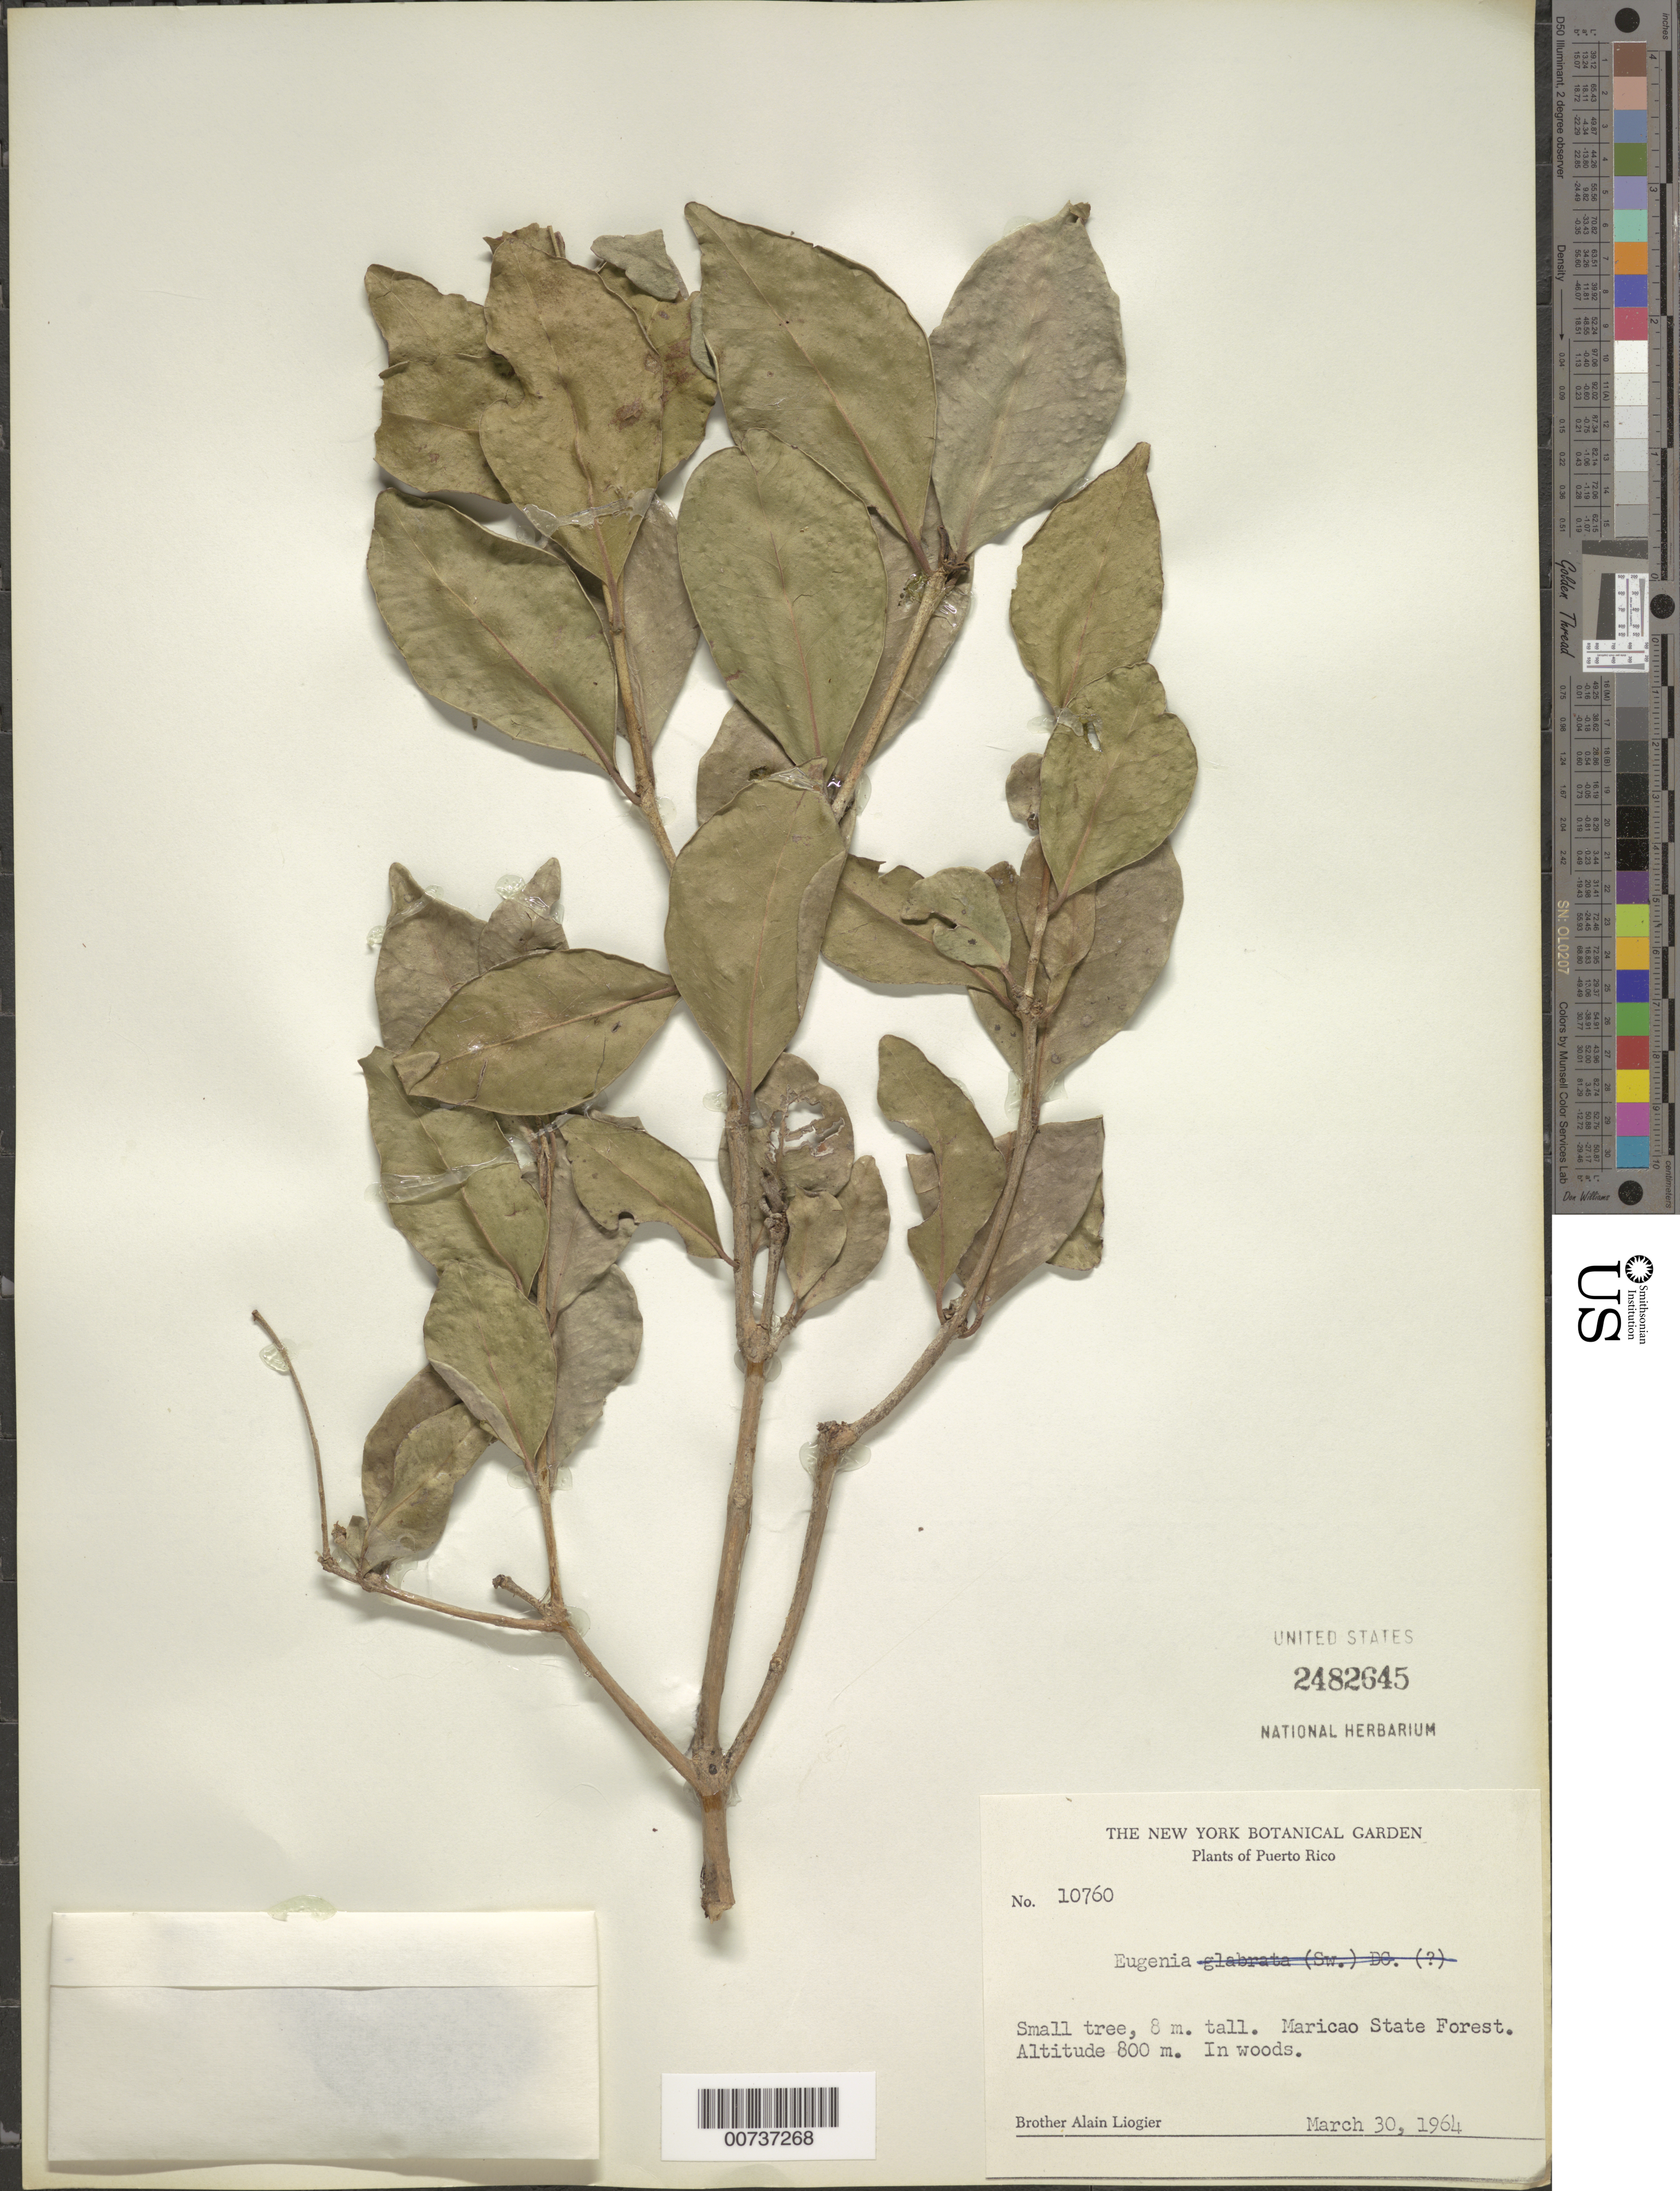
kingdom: Plantae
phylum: Tracheophyta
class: Magnoliopsida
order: Myrtales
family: Myrtaceae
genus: Psidium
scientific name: Psidium sintenisii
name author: (Kiaersk.) Alain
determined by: Flickinger, Jonathan A.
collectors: A. H. Liogier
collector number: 10760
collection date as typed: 30 Mar 1964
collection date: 1964-03-30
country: Puerto Rico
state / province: Maricao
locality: Maricao State Forest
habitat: In woods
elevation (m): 800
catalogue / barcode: US 2482645